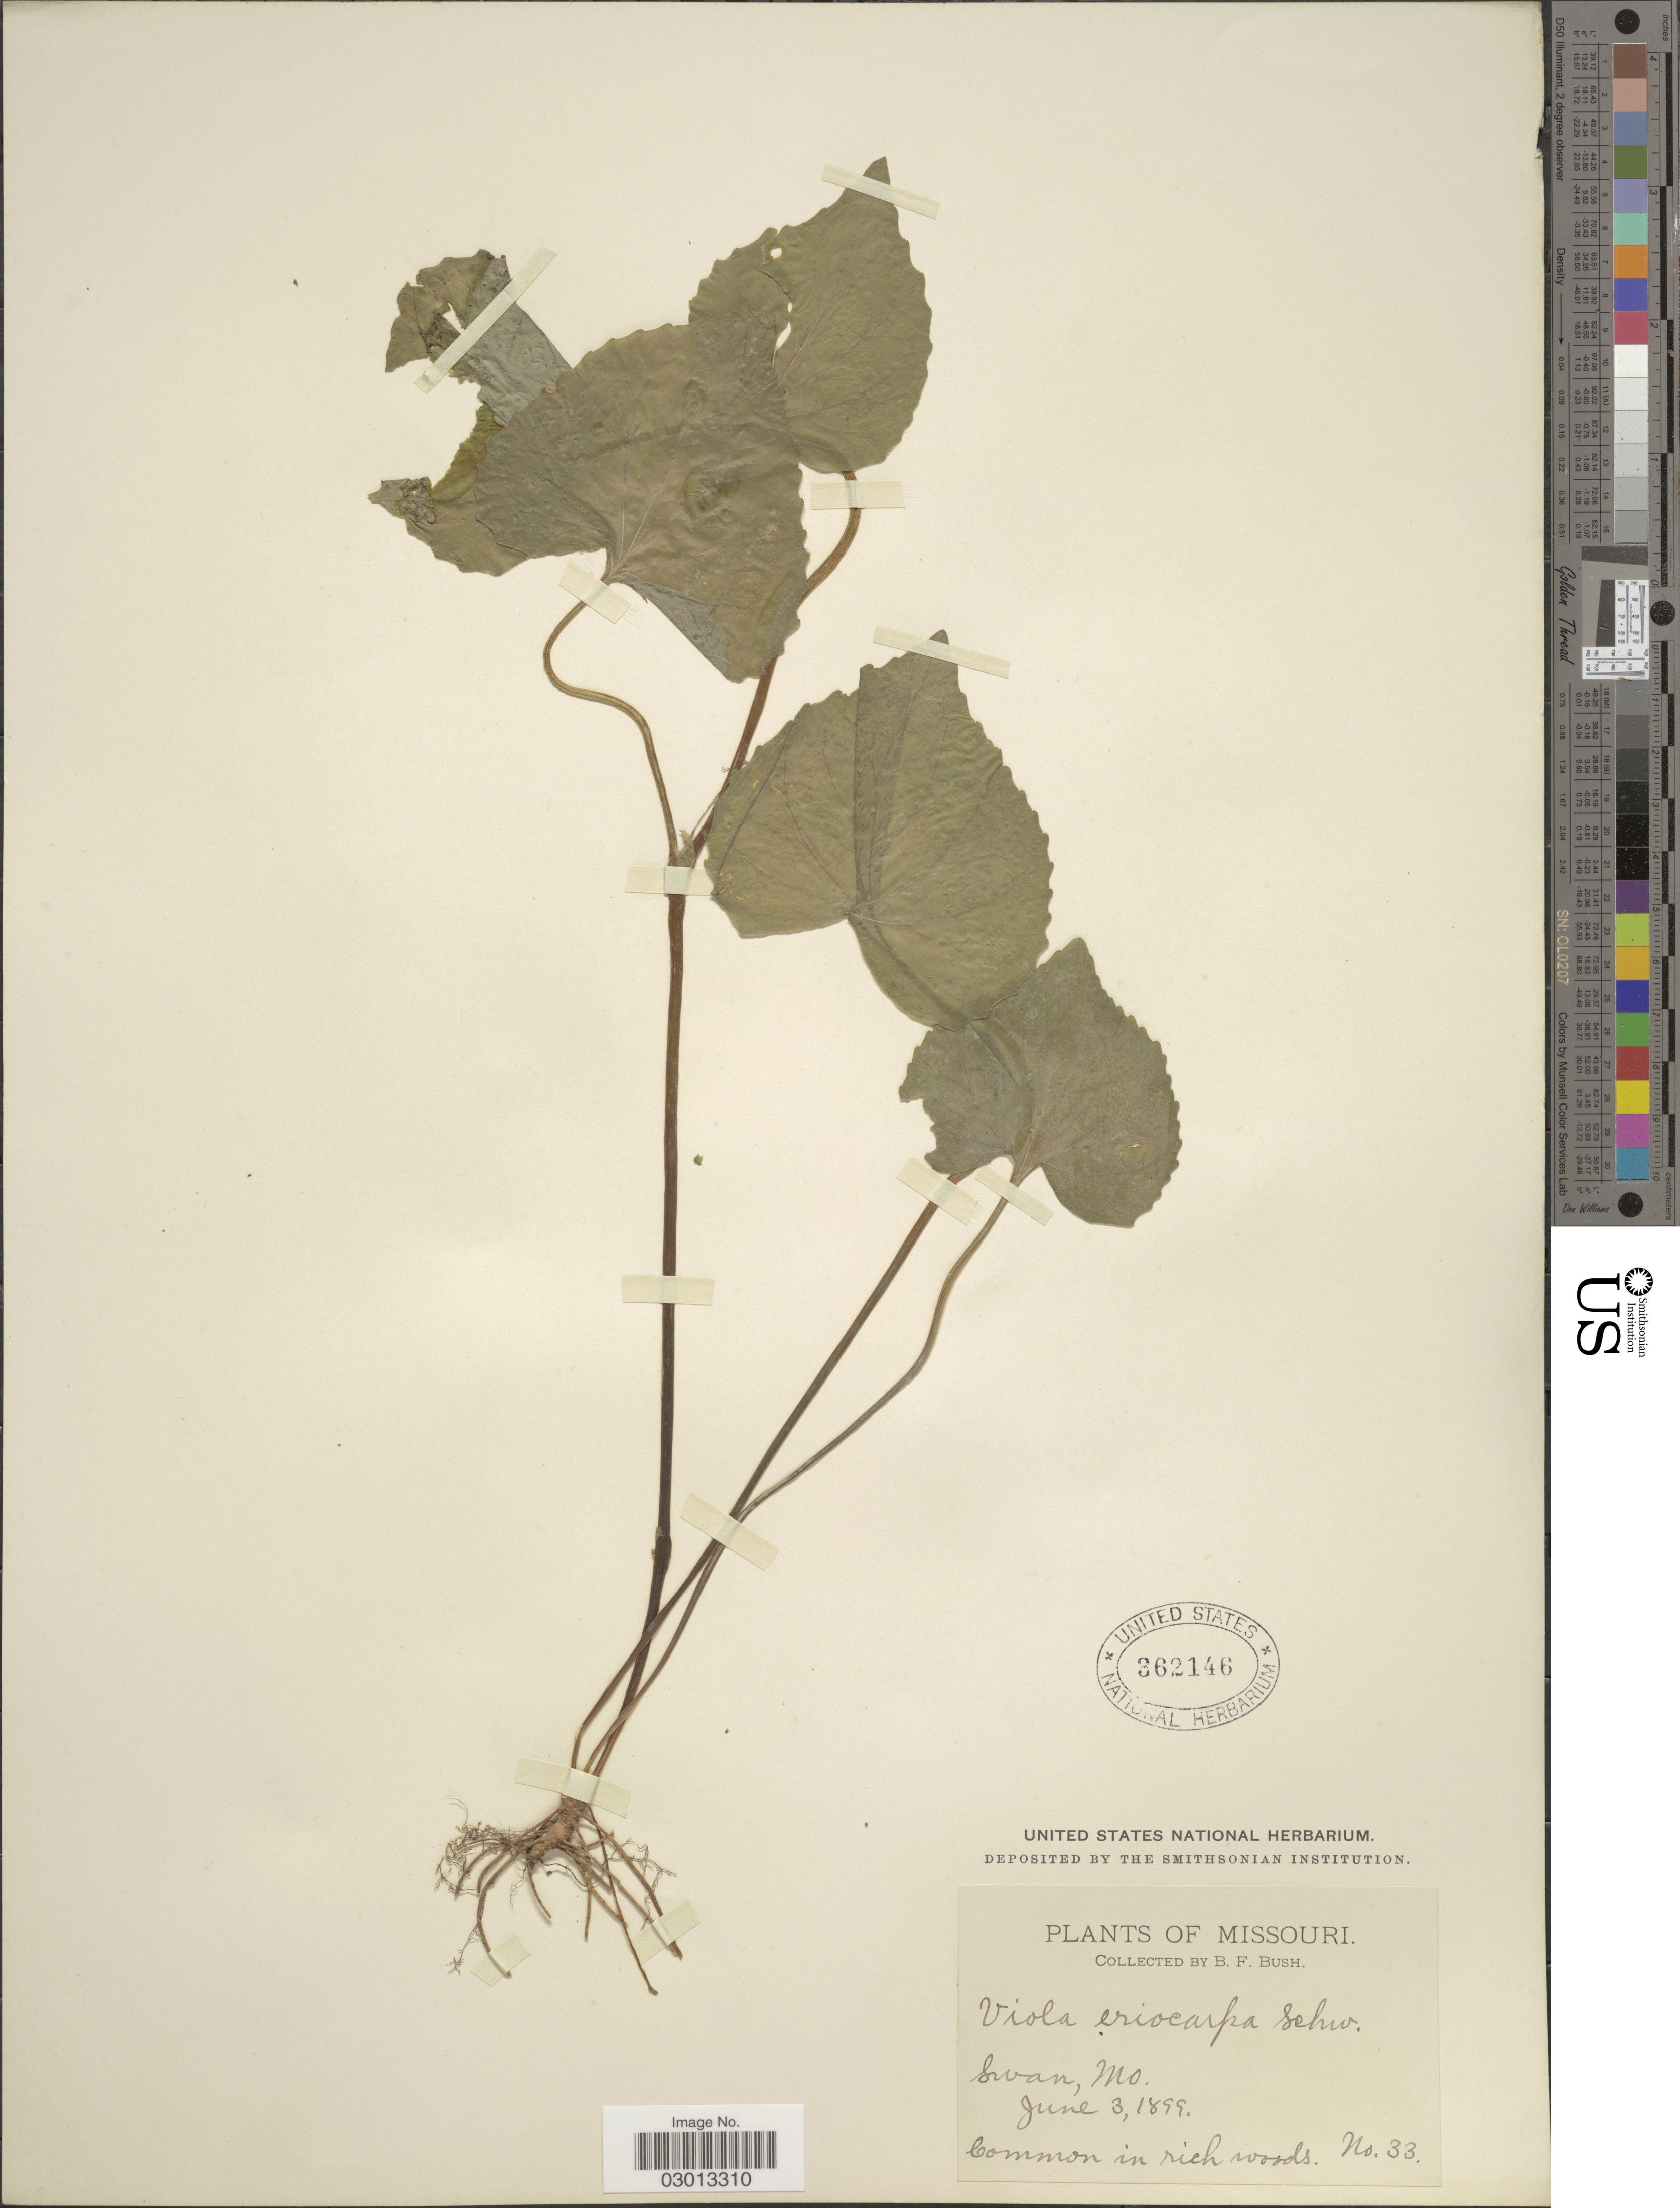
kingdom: Plantae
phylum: Tracheophyta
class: Magnoliopsida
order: Malpighiales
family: Violaceae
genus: Viola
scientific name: Viola pensylvanica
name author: Michx.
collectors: B. F. Bush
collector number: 33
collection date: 1899-06-03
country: United States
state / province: Missouri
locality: Swan.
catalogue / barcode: US 362146